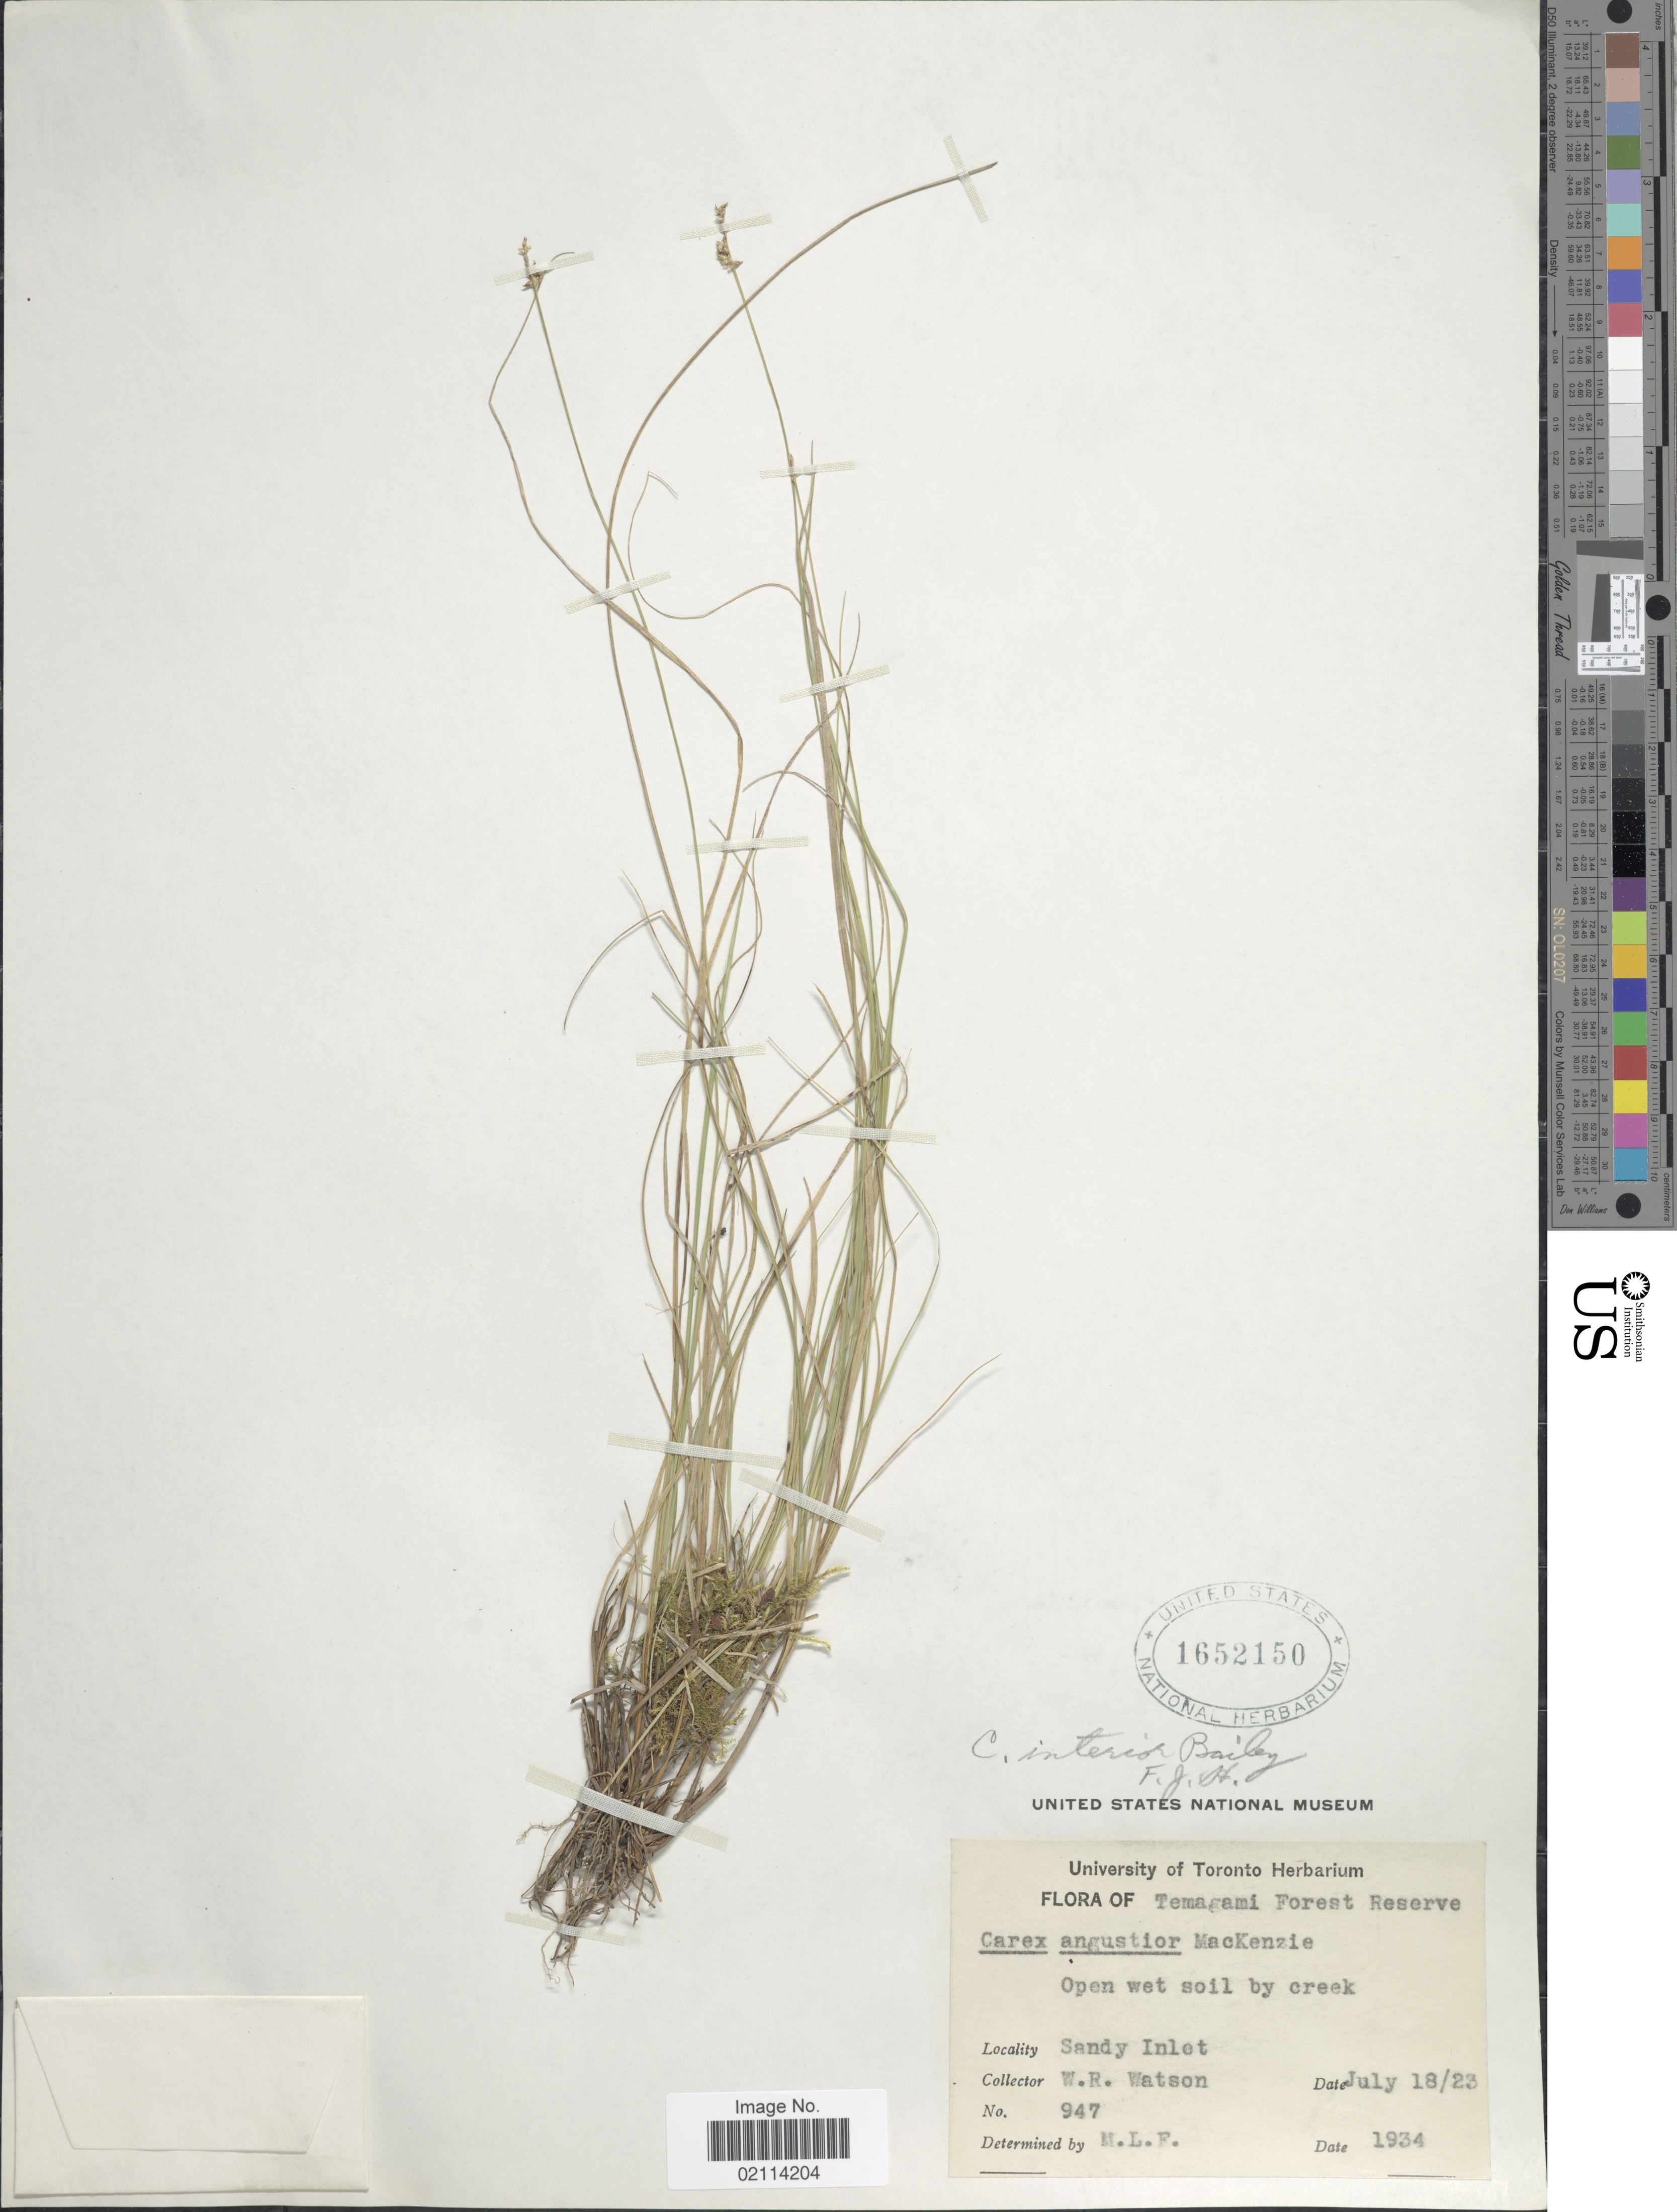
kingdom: Plantae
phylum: Tracheophyta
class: Liliopsida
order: Poales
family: Cyperaceae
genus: Carex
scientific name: Carex interior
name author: L.H. Bailey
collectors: W. R. Watson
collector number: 947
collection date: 1923-07-18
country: Canada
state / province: Ontario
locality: Temagami Forest Reserve, open wet soil by creek, Sandy Inlet.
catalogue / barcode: US 1652150